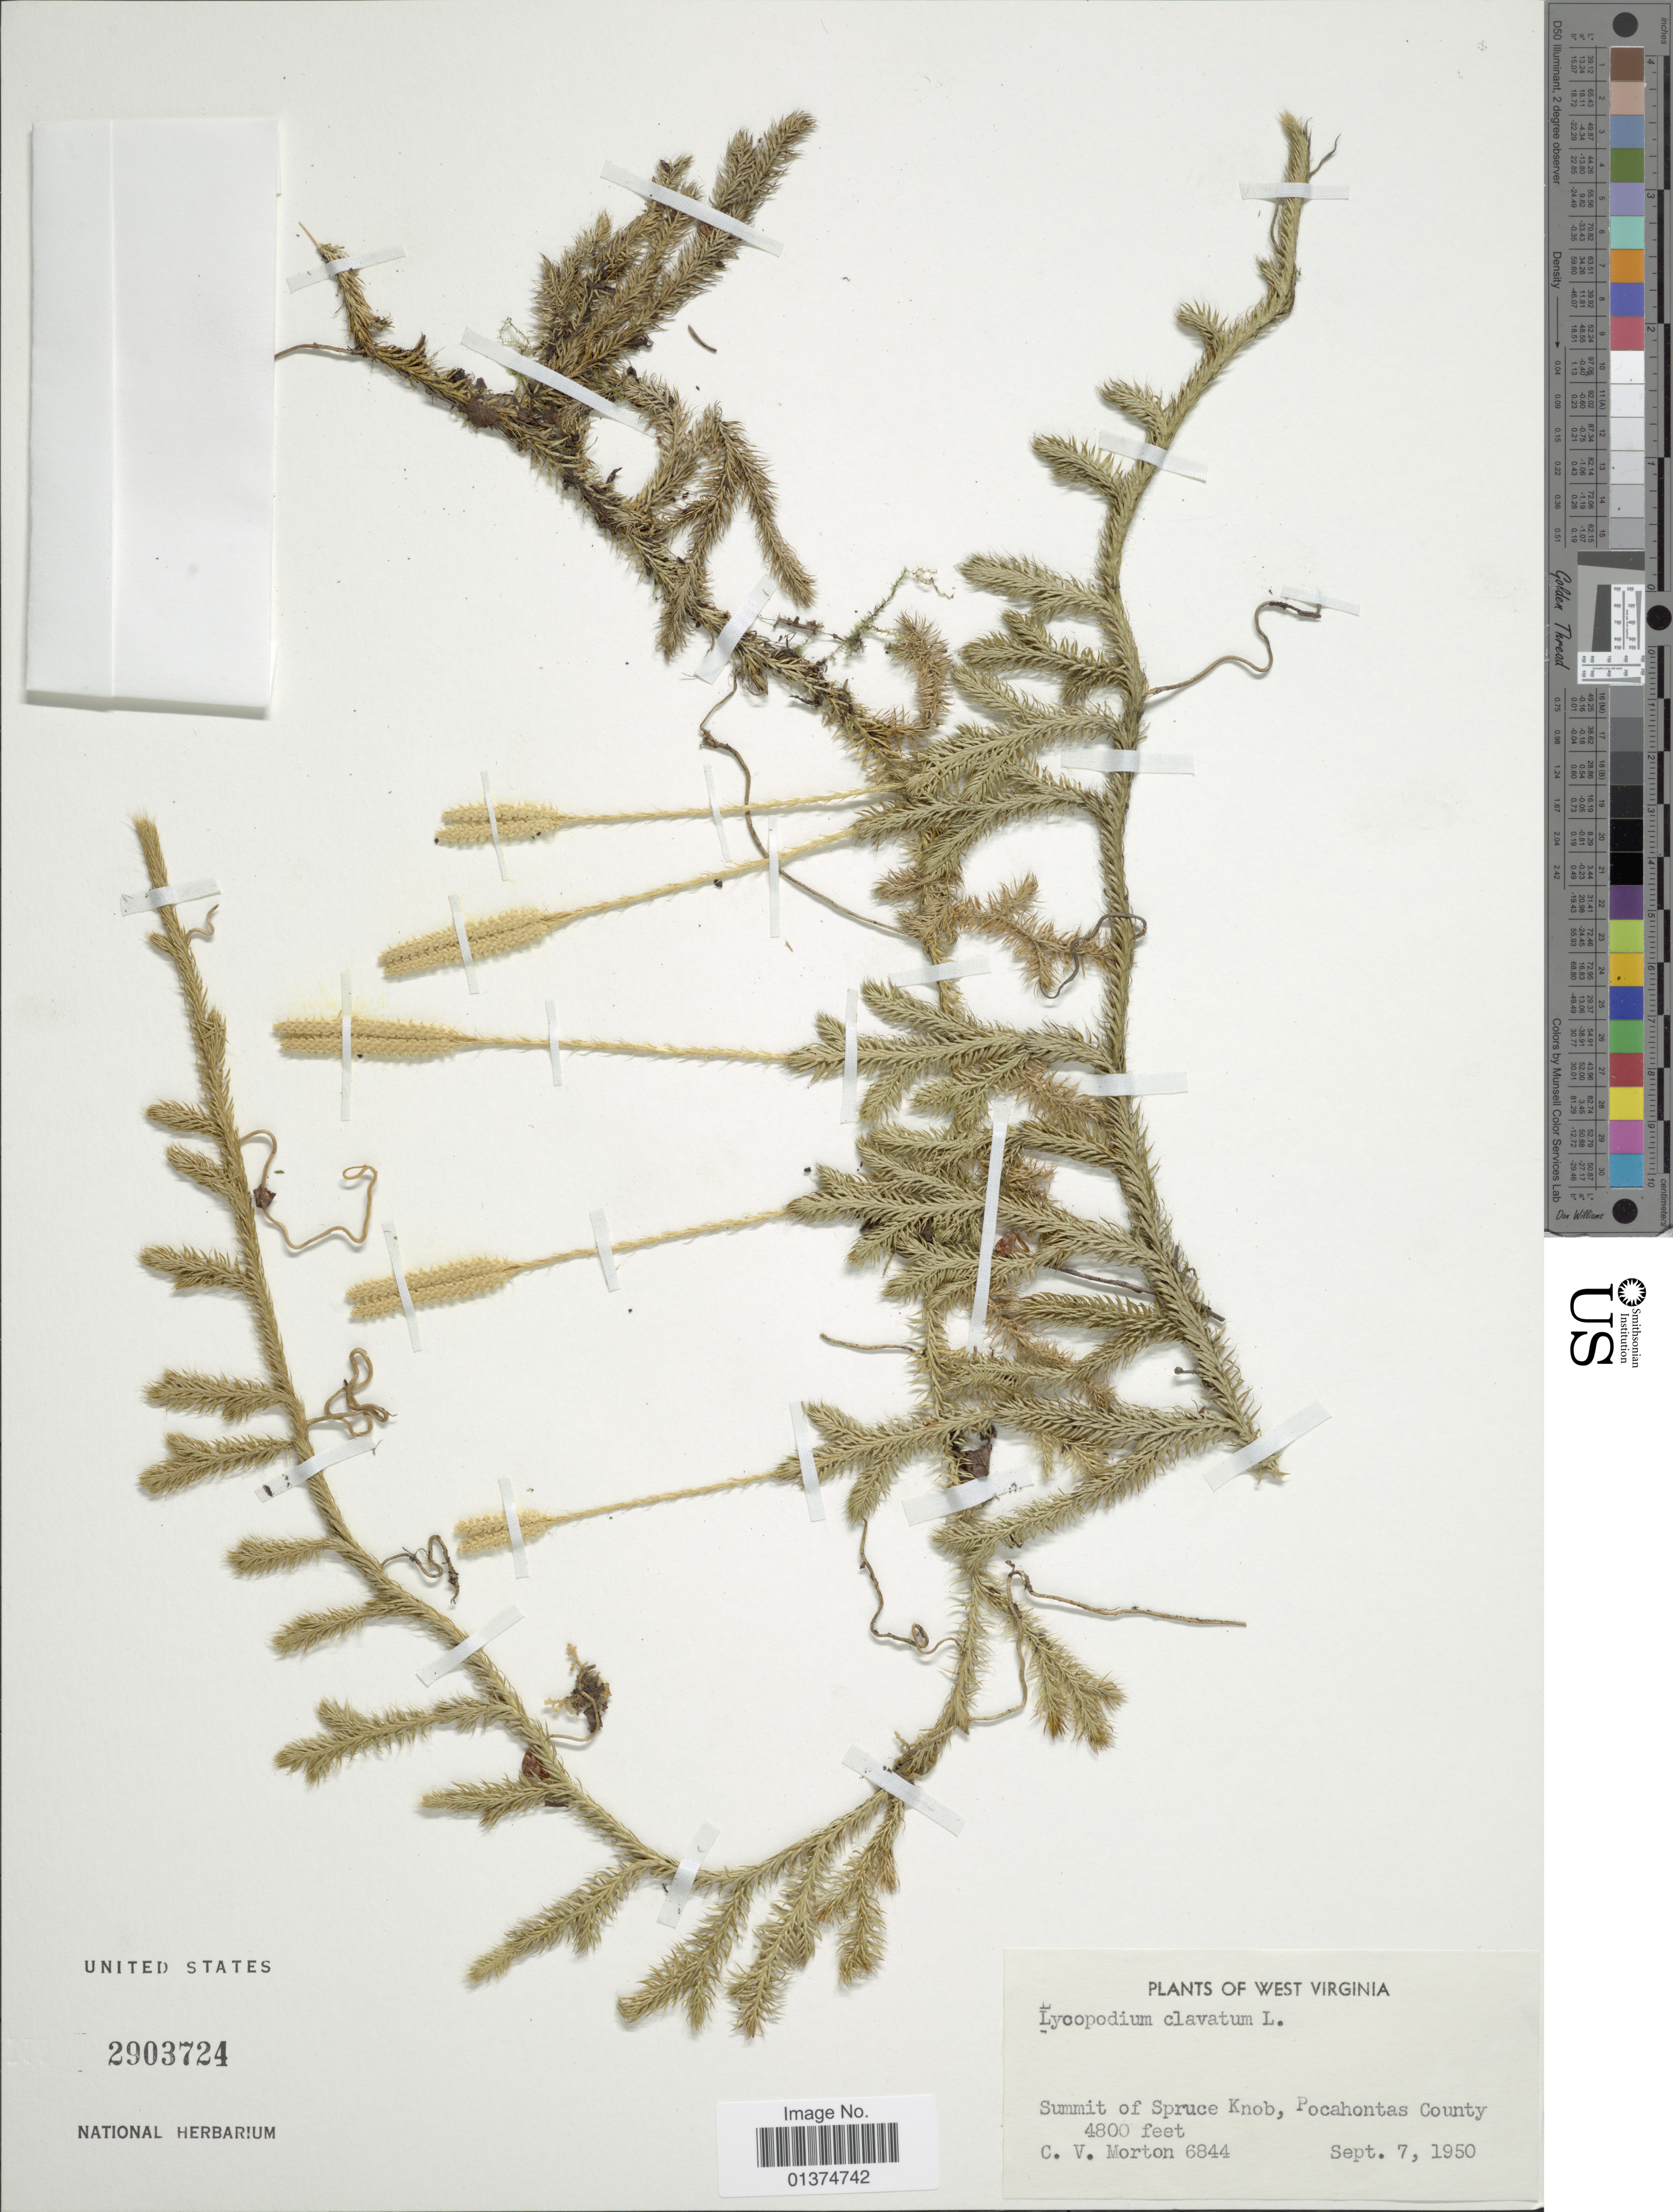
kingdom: Plantae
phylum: Tracheophyta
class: Lycopodiopsida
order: Lycopodiales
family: Lycopodiaceae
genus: Lycopodium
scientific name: Lycopodium clavatum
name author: L.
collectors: C. V. Morton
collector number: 6844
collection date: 1950-09-07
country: United States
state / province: West Virginia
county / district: Pocahontas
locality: Summit of Spruce Know, Pocahontas County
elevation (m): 1463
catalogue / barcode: US 2903724